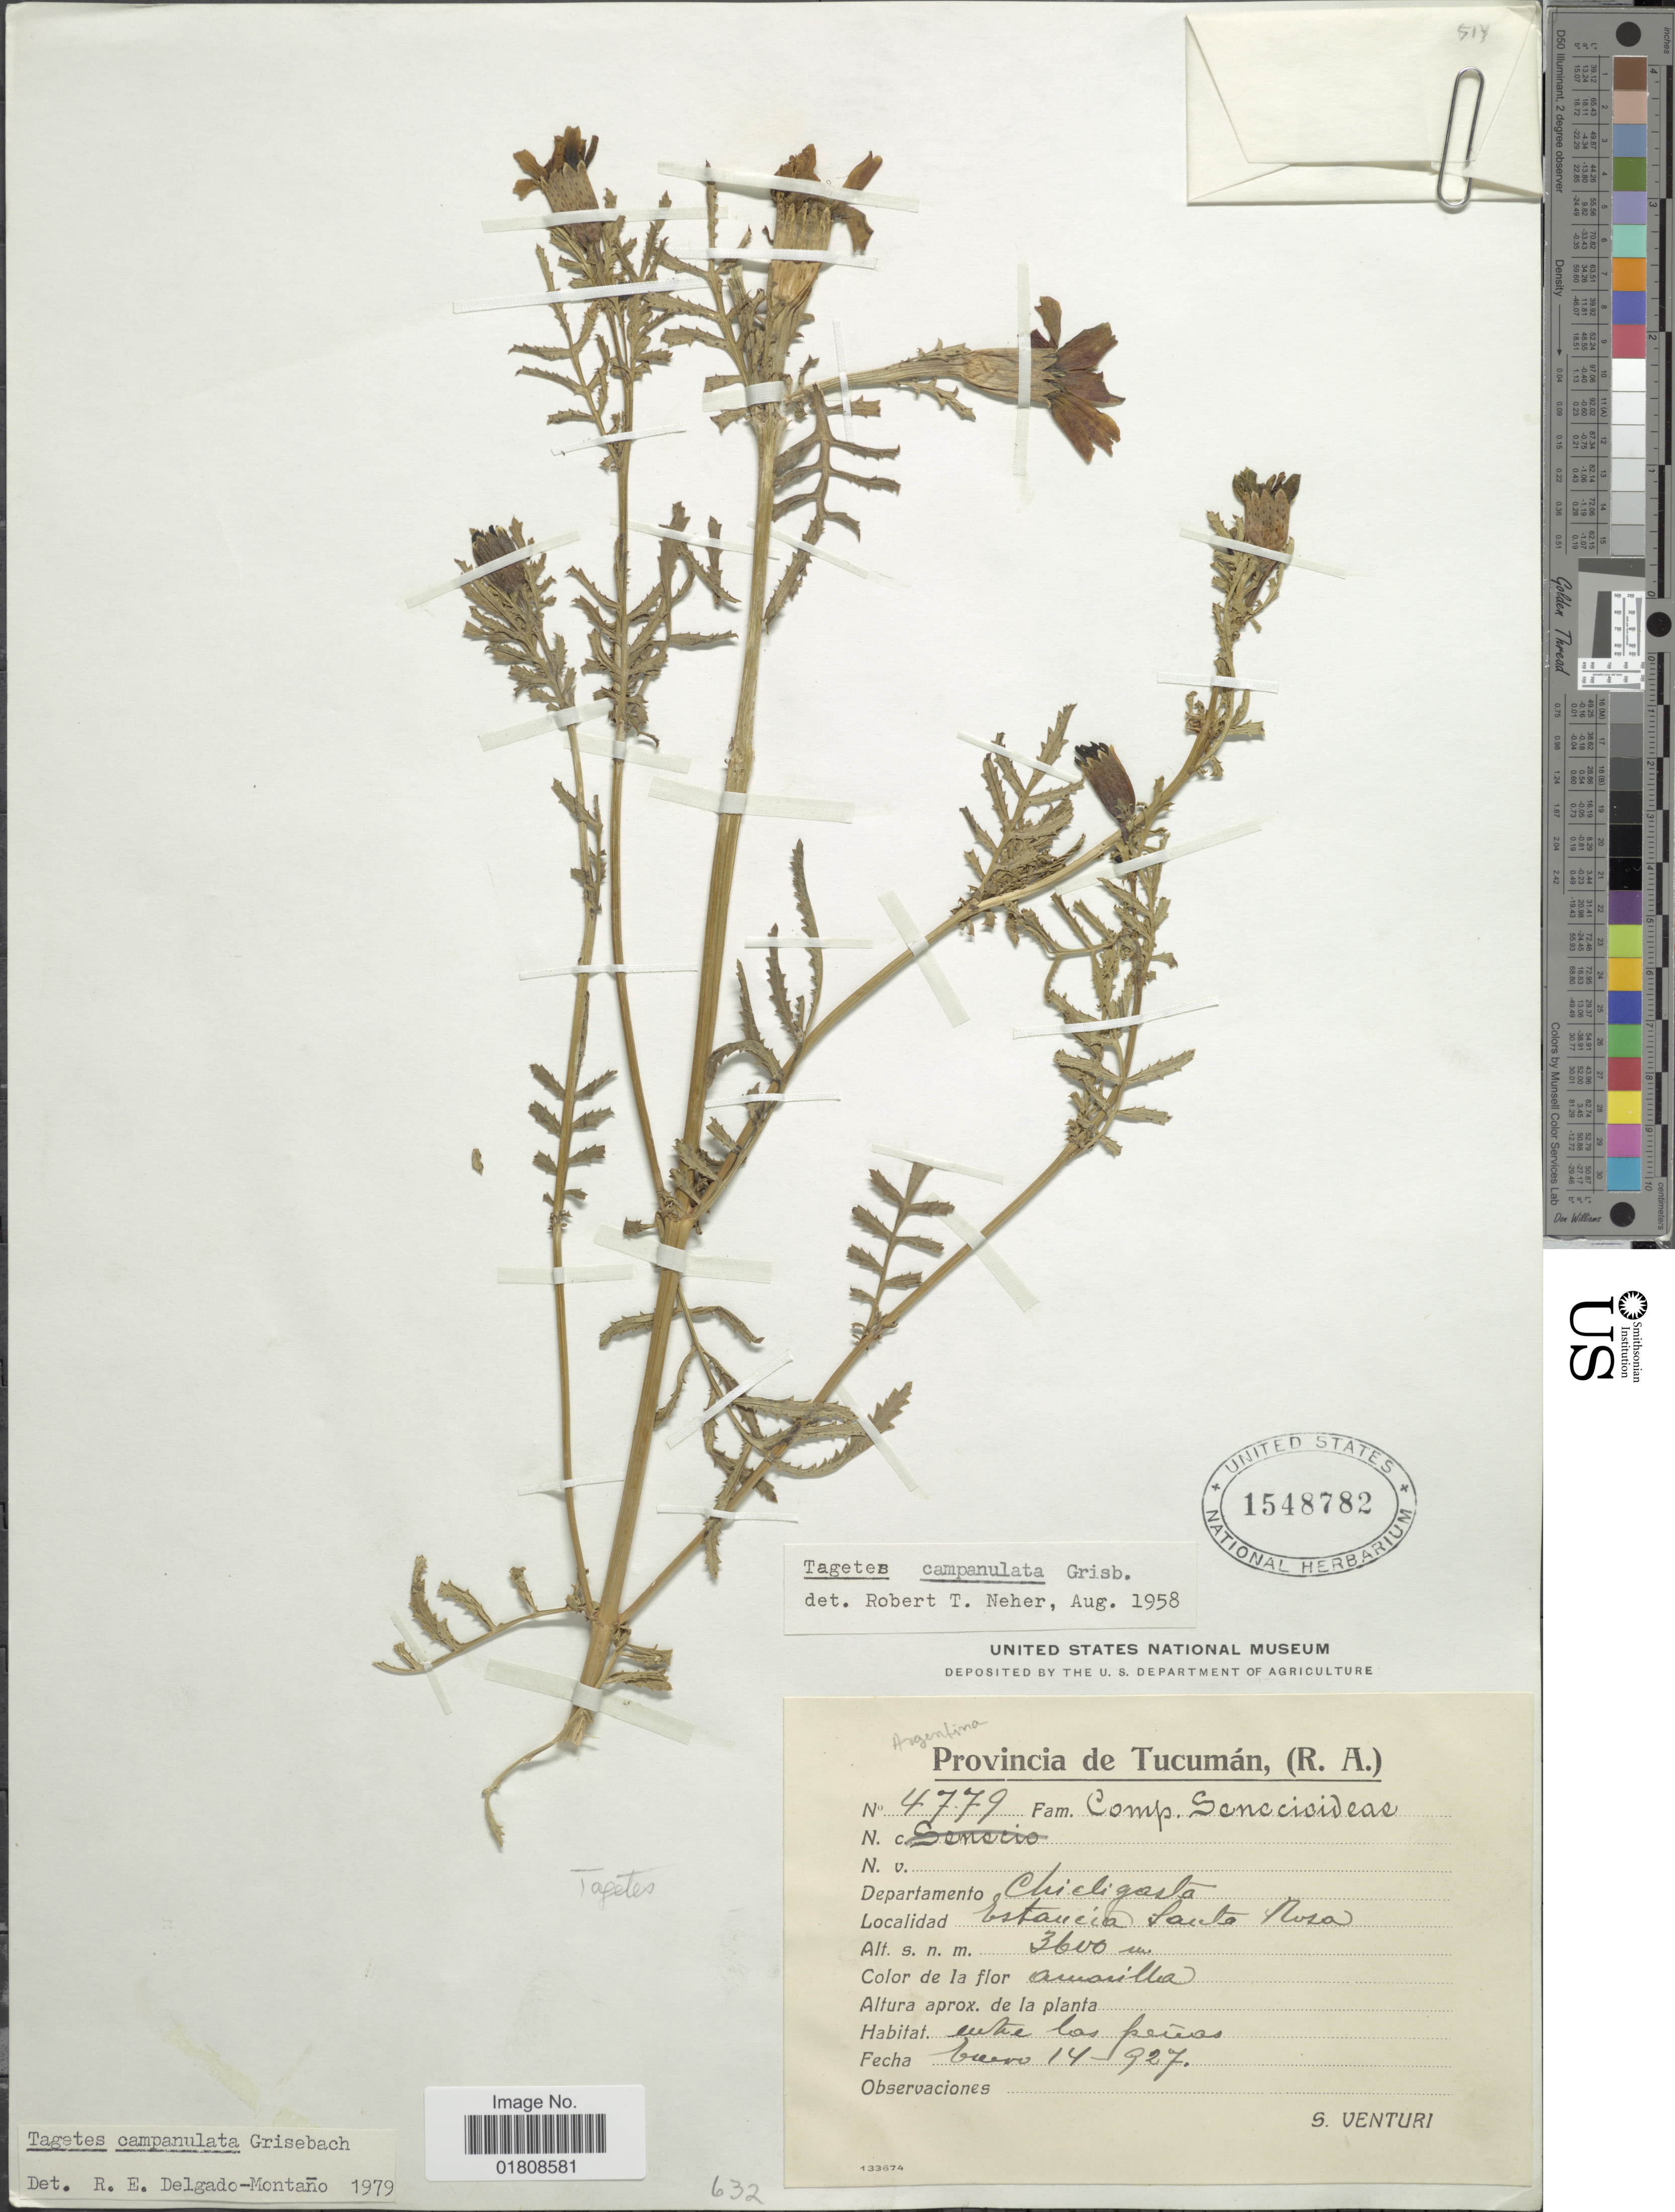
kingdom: Plantae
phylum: Tracheophyta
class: Magnoliopsida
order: Asterales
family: Asteraceae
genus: Tagetes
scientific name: Tagetes campanulata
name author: Griseb.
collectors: S. Venturi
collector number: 4779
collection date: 1927-01-14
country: Argentina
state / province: Tucuman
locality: Departamento Chicligasta, Estancia Santa Rosa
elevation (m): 3600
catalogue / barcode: US 1548782